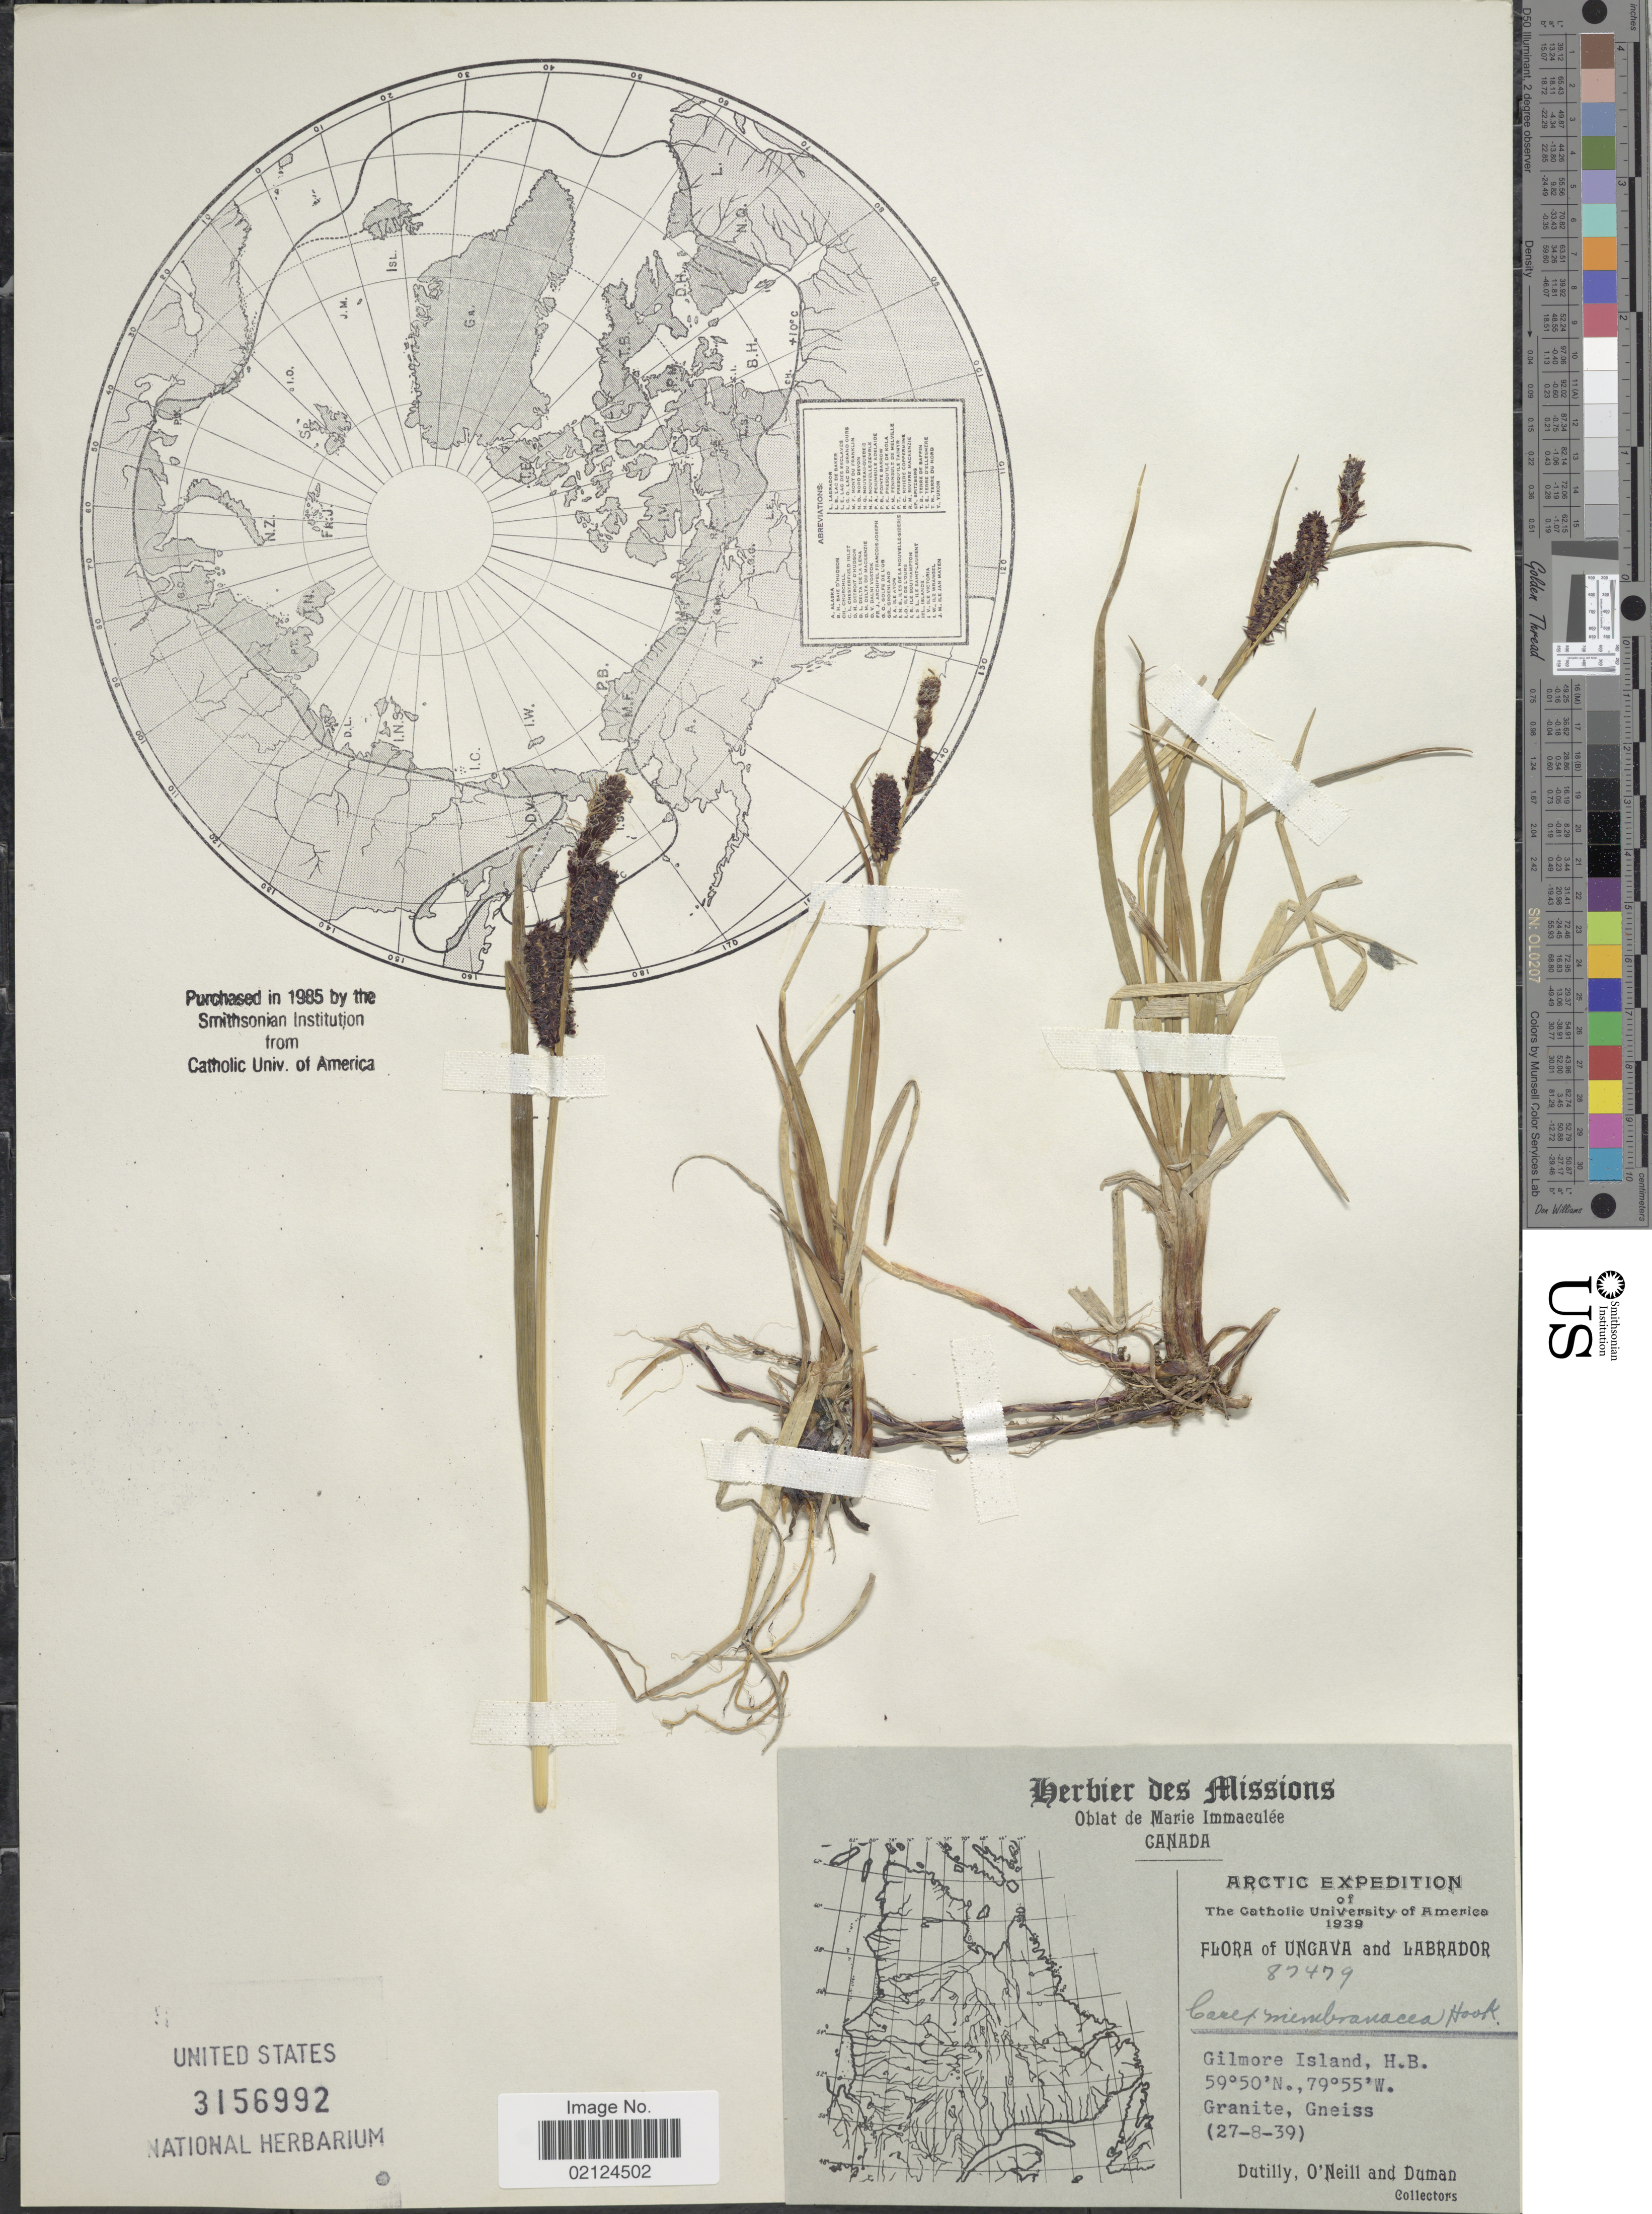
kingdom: Plantae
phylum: Tracheophyta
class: Liliopsida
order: Poales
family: Cyperaceae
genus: Carex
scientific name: Carex membranacea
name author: Hook.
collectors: -. Dutilly, O' Neill & -. Duman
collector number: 87479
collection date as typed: Transcribed d/m/y: 27/8/39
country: Canada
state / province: Newfoundland and Labrador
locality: Ungava and Labrador. Gilmore Island, H. B. Arctic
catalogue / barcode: US 3156992